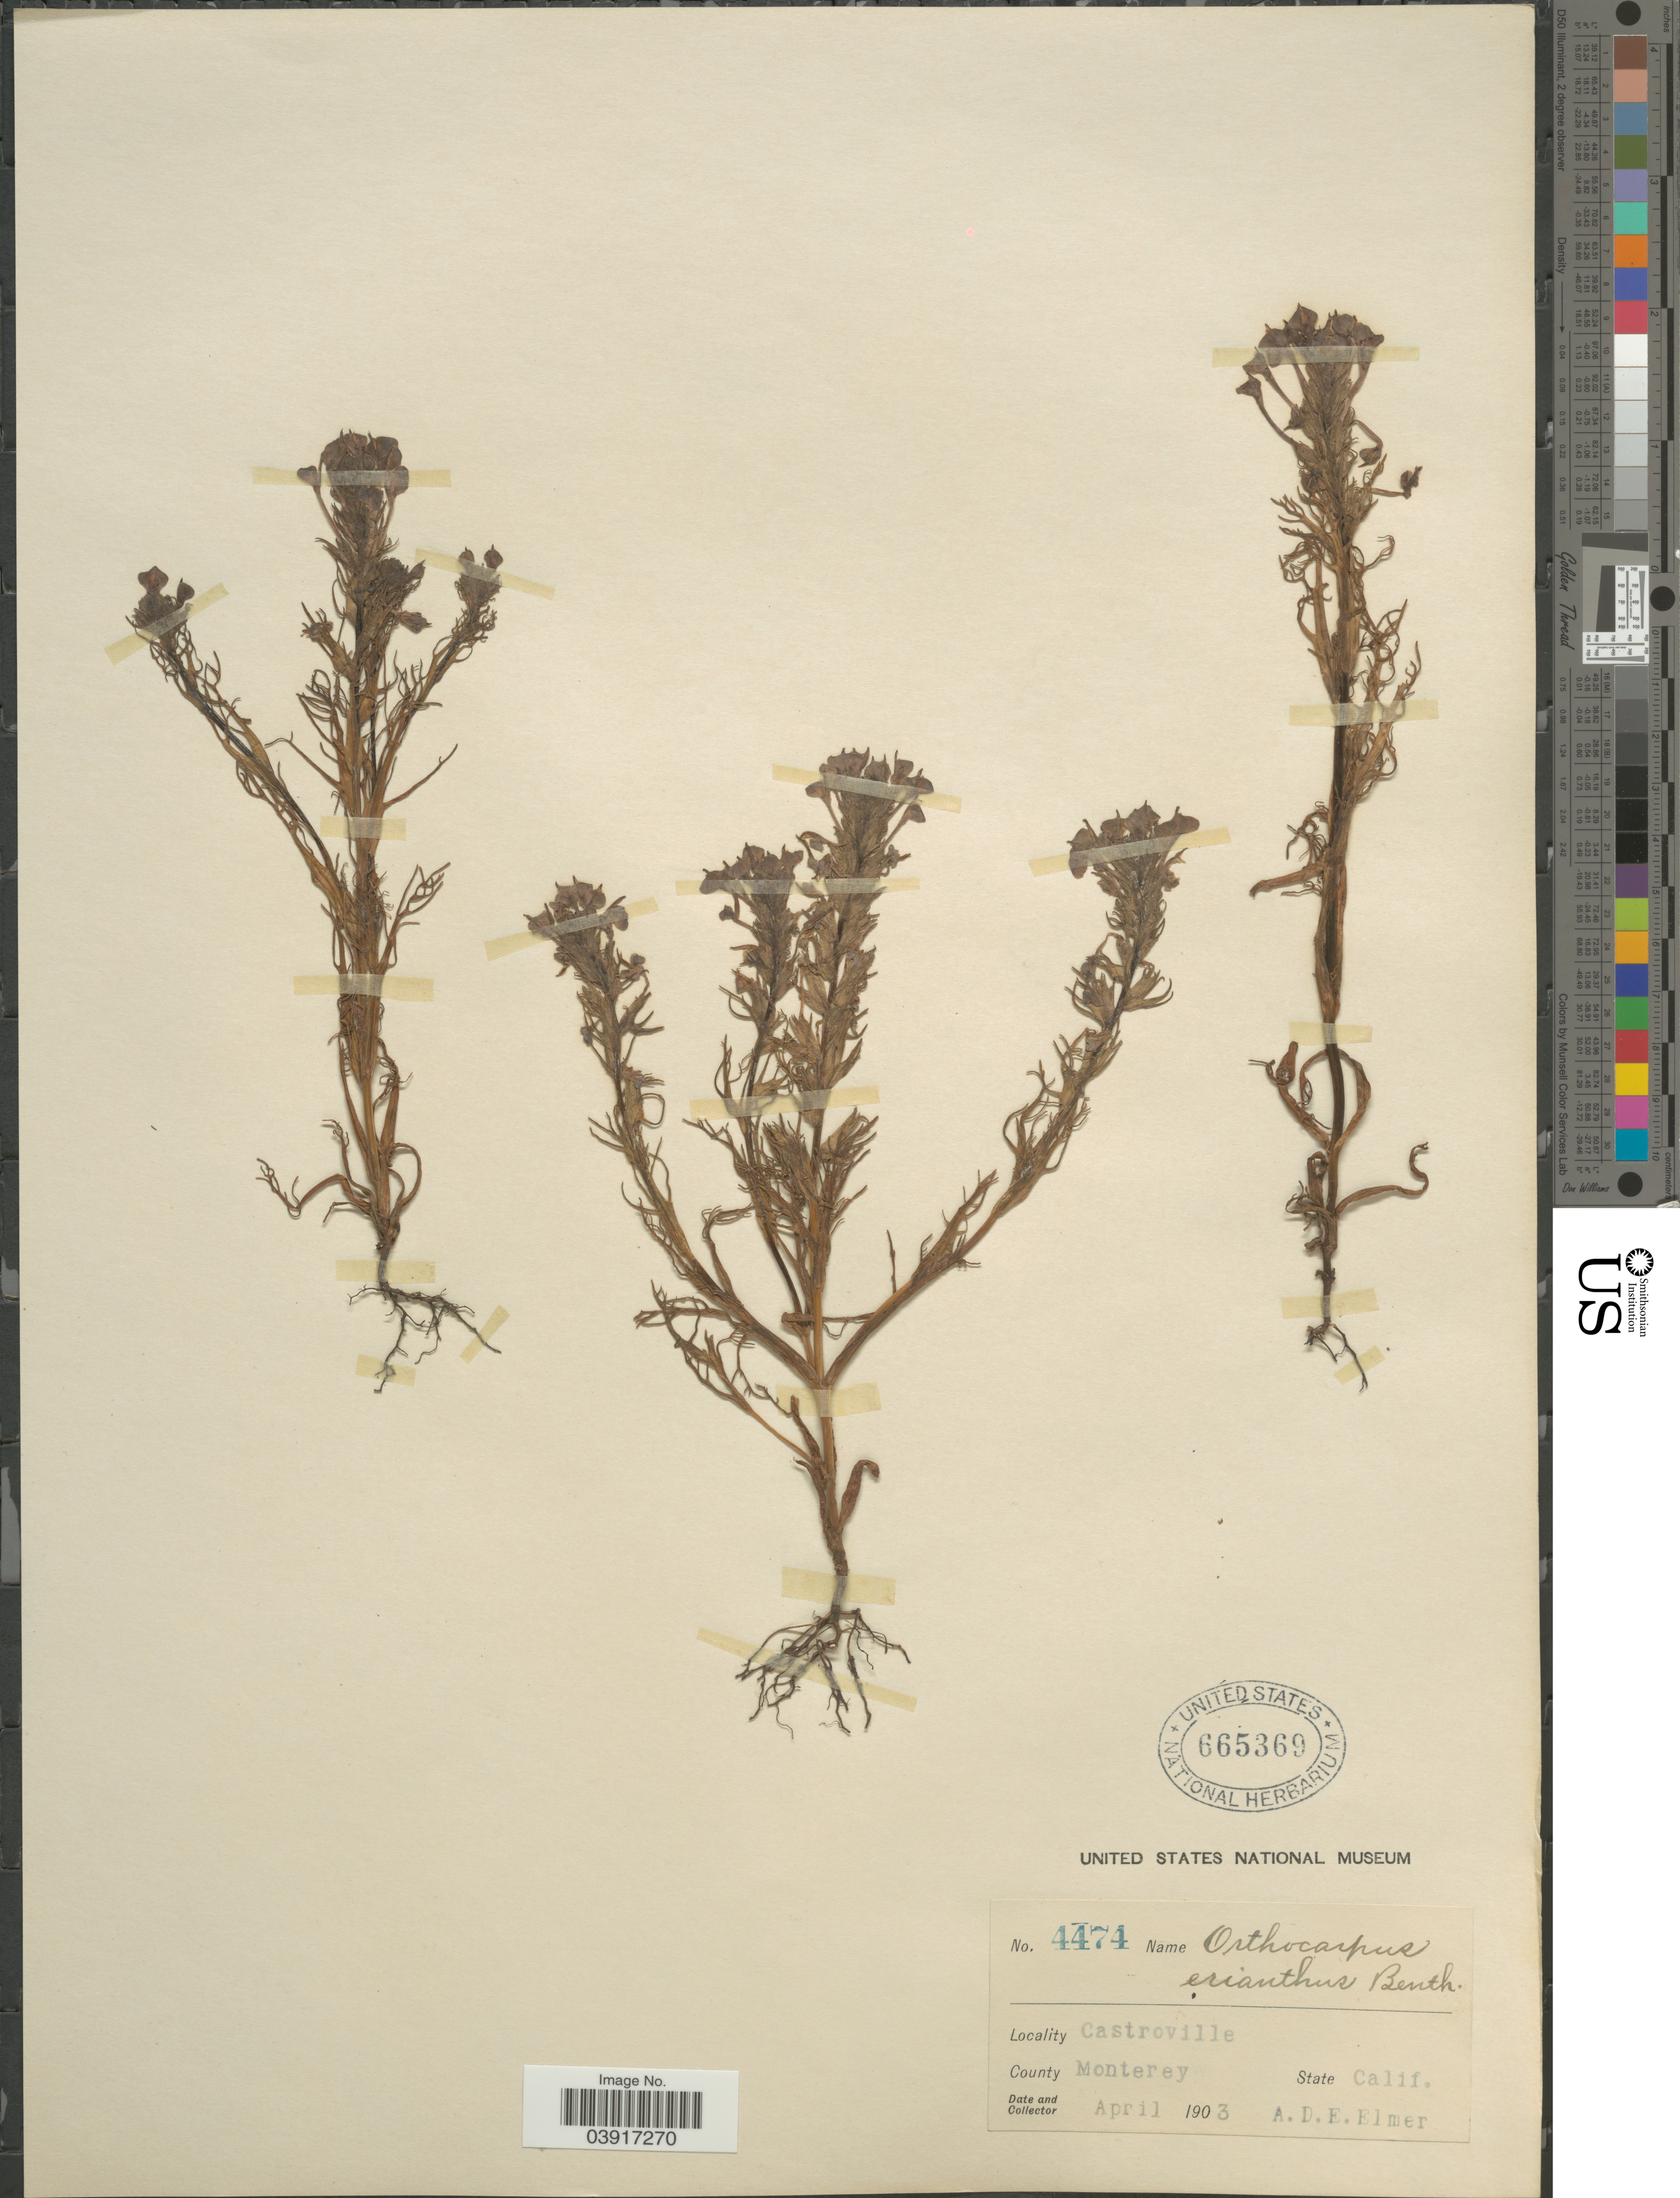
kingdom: Plantae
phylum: Tracheophyta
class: Magnoliopsida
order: Lamiales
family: Orobanchaceae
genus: Orthocarpus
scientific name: Orthocarpus erianthus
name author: Benth.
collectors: A. D. E. Elmer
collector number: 4474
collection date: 1903-04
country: United States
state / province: California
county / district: Monterey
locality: Castroville. County Monterey.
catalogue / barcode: US 665369